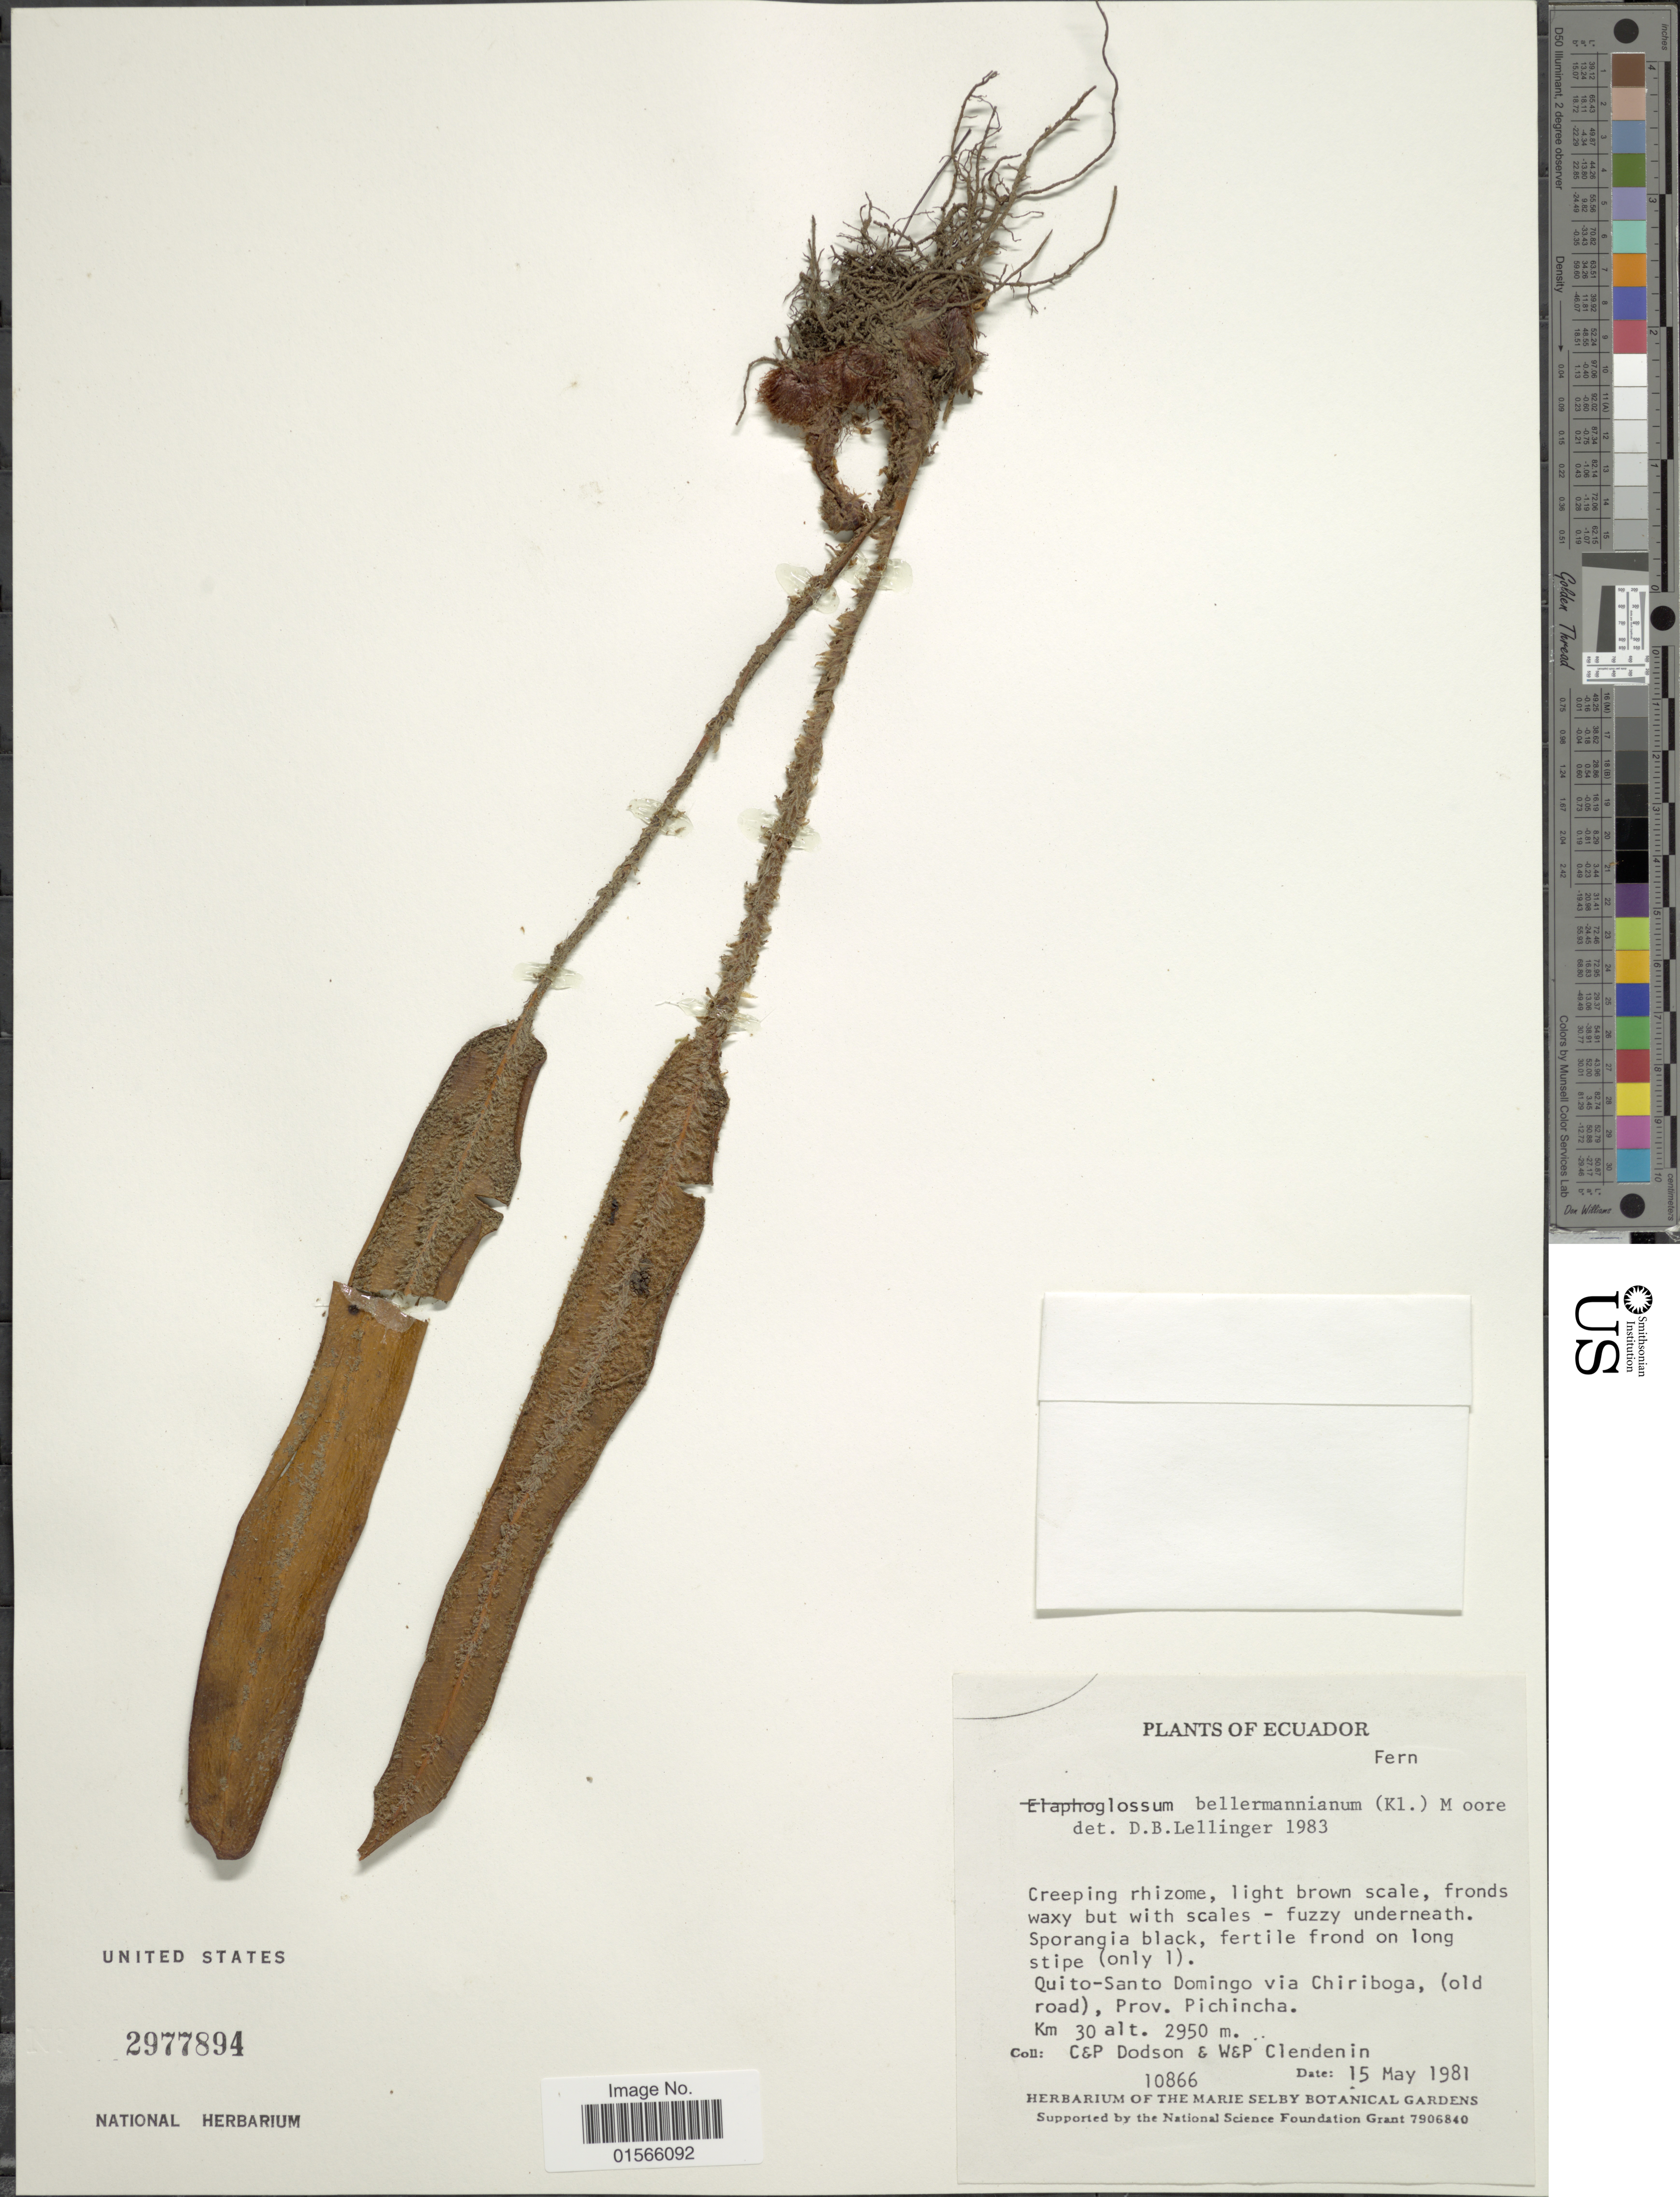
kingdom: Plantae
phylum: Tracheophyta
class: Polypodiopsida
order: Polypodiales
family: Dryopteridaceae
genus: Elaphoglossum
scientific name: Elaphoglossum engelii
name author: (H. Karst.) Christ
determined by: Vasco, A.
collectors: C. Dodson, P. M. Dodson, W. Clendenin & P. Clendenin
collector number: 10866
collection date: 1981-05-15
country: Ecuador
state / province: Pichincha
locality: Quito-Santo Domingo via Chiriboga, (old road), Prov. Pichincha. Km 30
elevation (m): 2950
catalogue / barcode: US 2977894